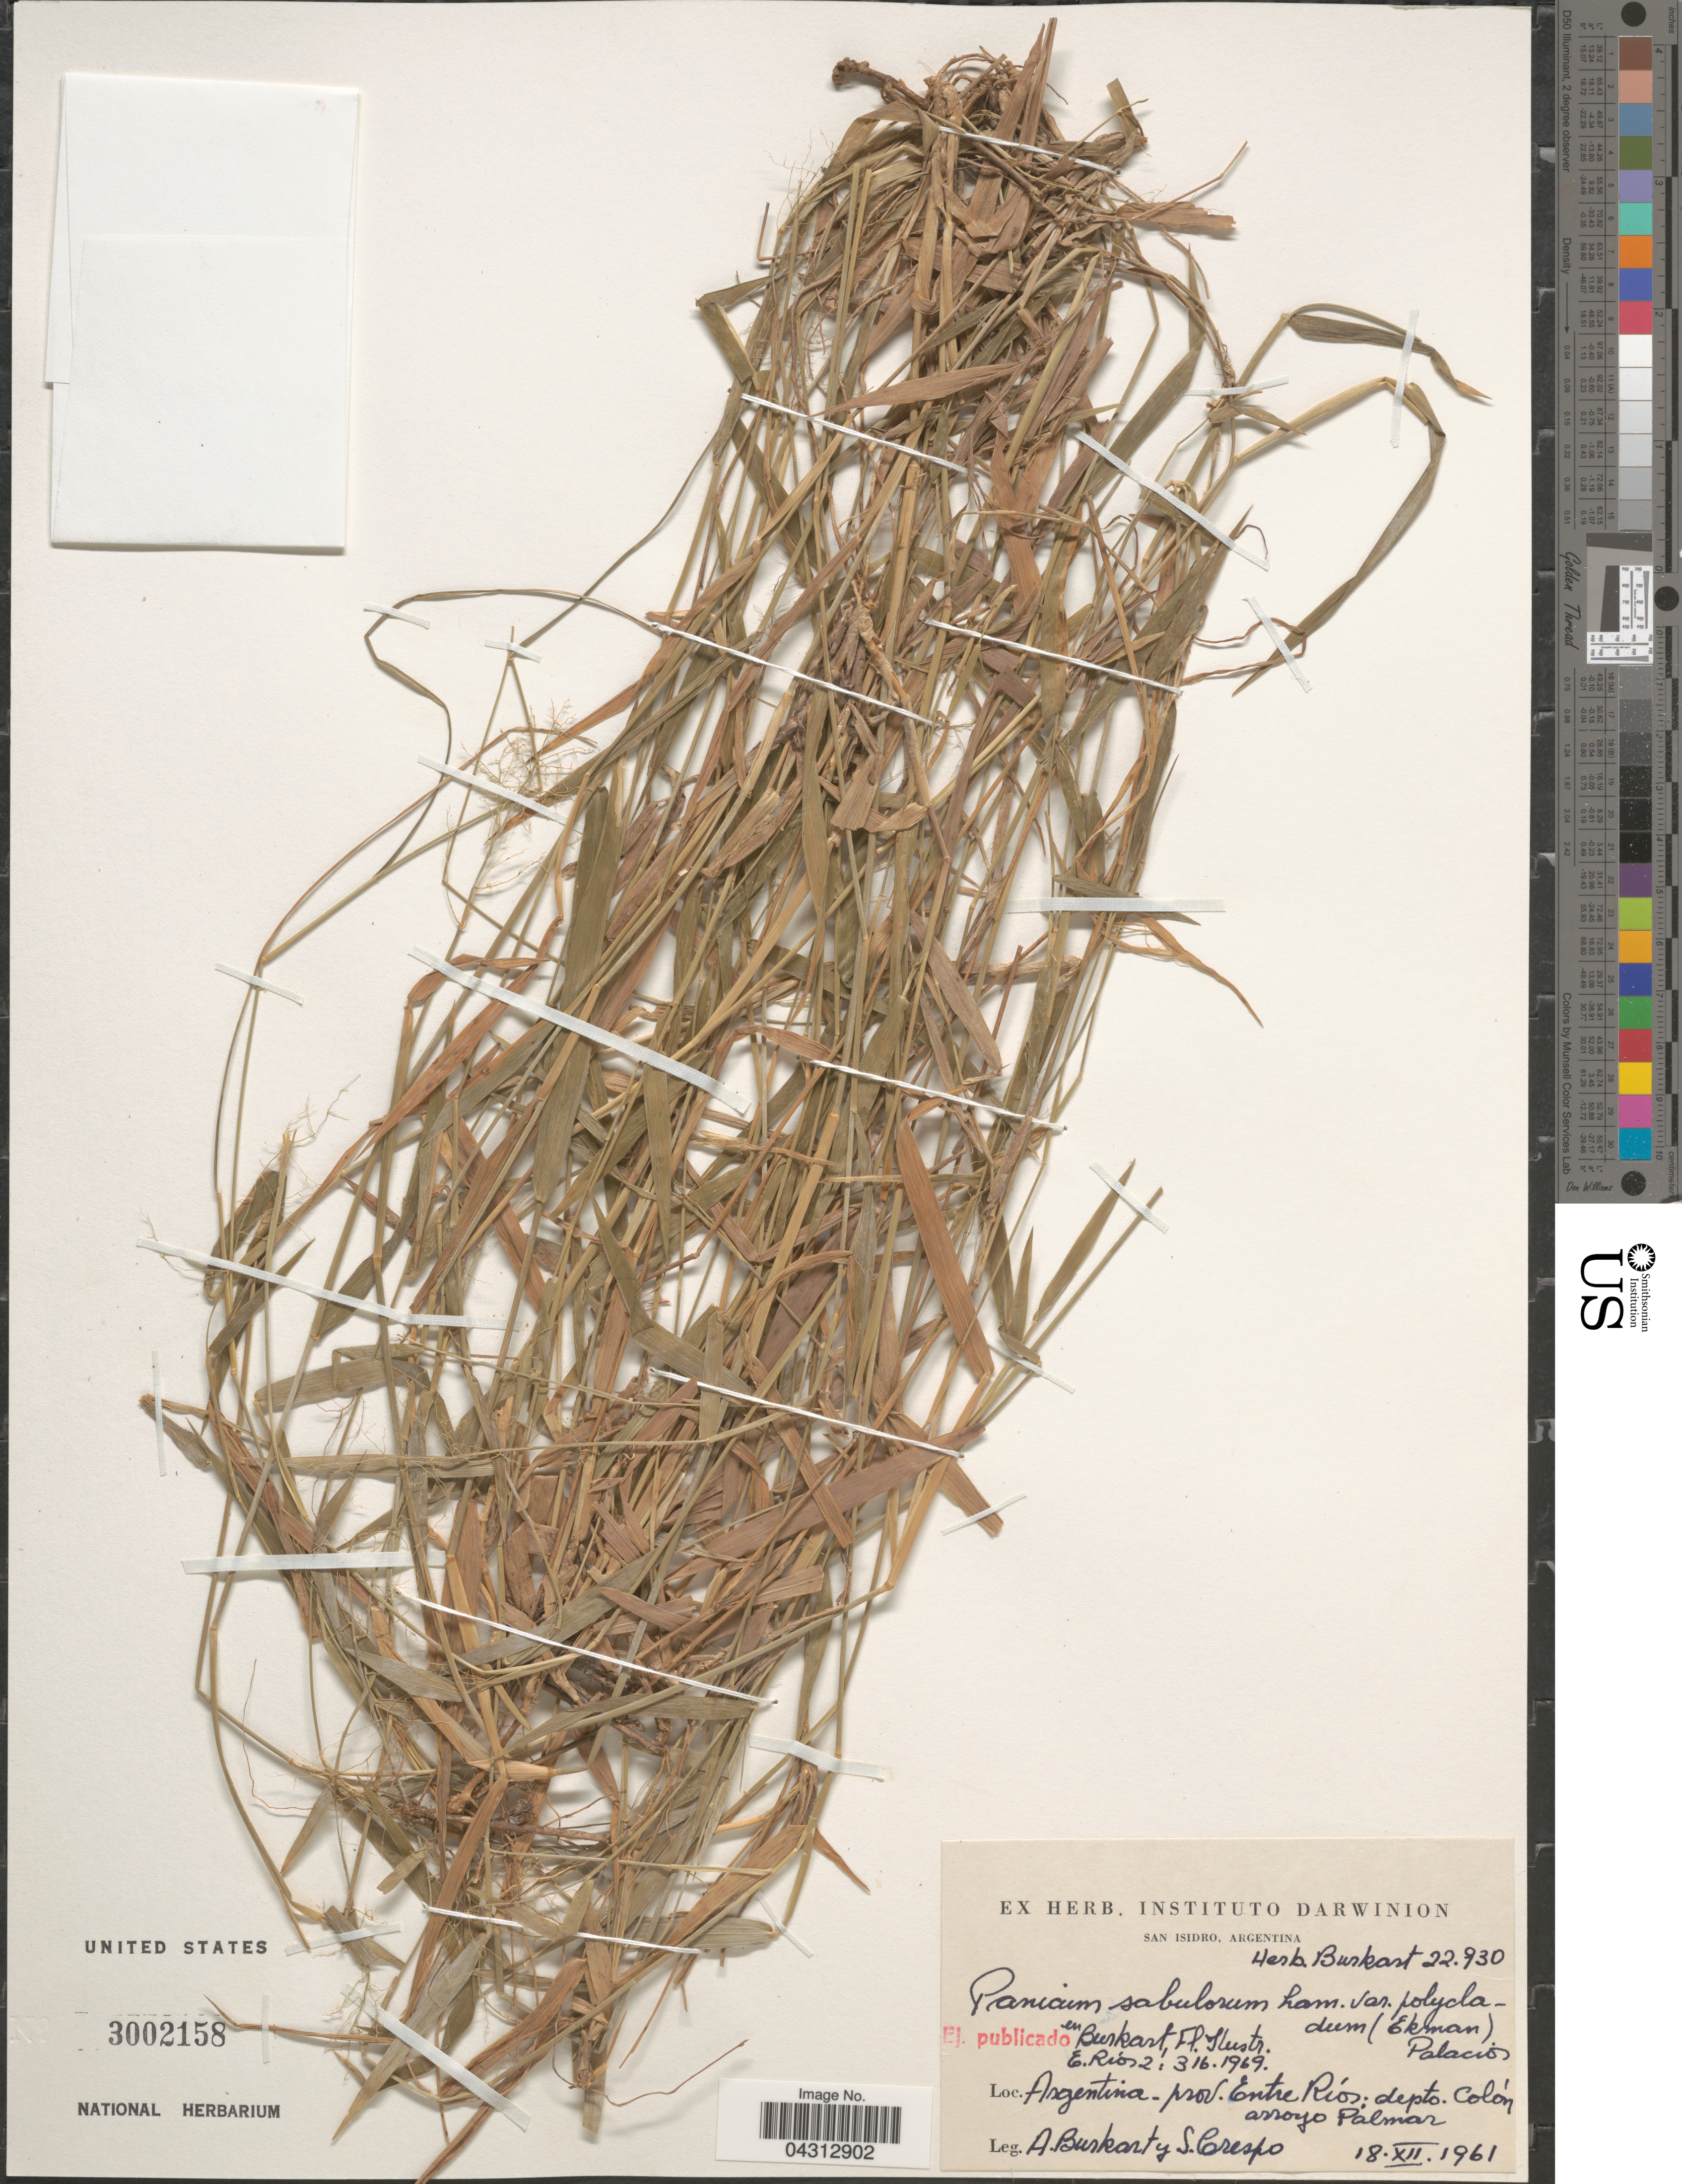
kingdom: Plantae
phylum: Tracheophyta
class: Liliopsida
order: Poales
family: Poaceae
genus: Dichanthelium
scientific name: Dichanthelium sabulorum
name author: (Lam.) Gould & C.A. Clark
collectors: A. E. Burkart & S. Crespo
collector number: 22930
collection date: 1961-12-18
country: Argentina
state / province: Entre Rios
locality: Depto. Colón, arroyo Palmar.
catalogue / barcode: US 3002158